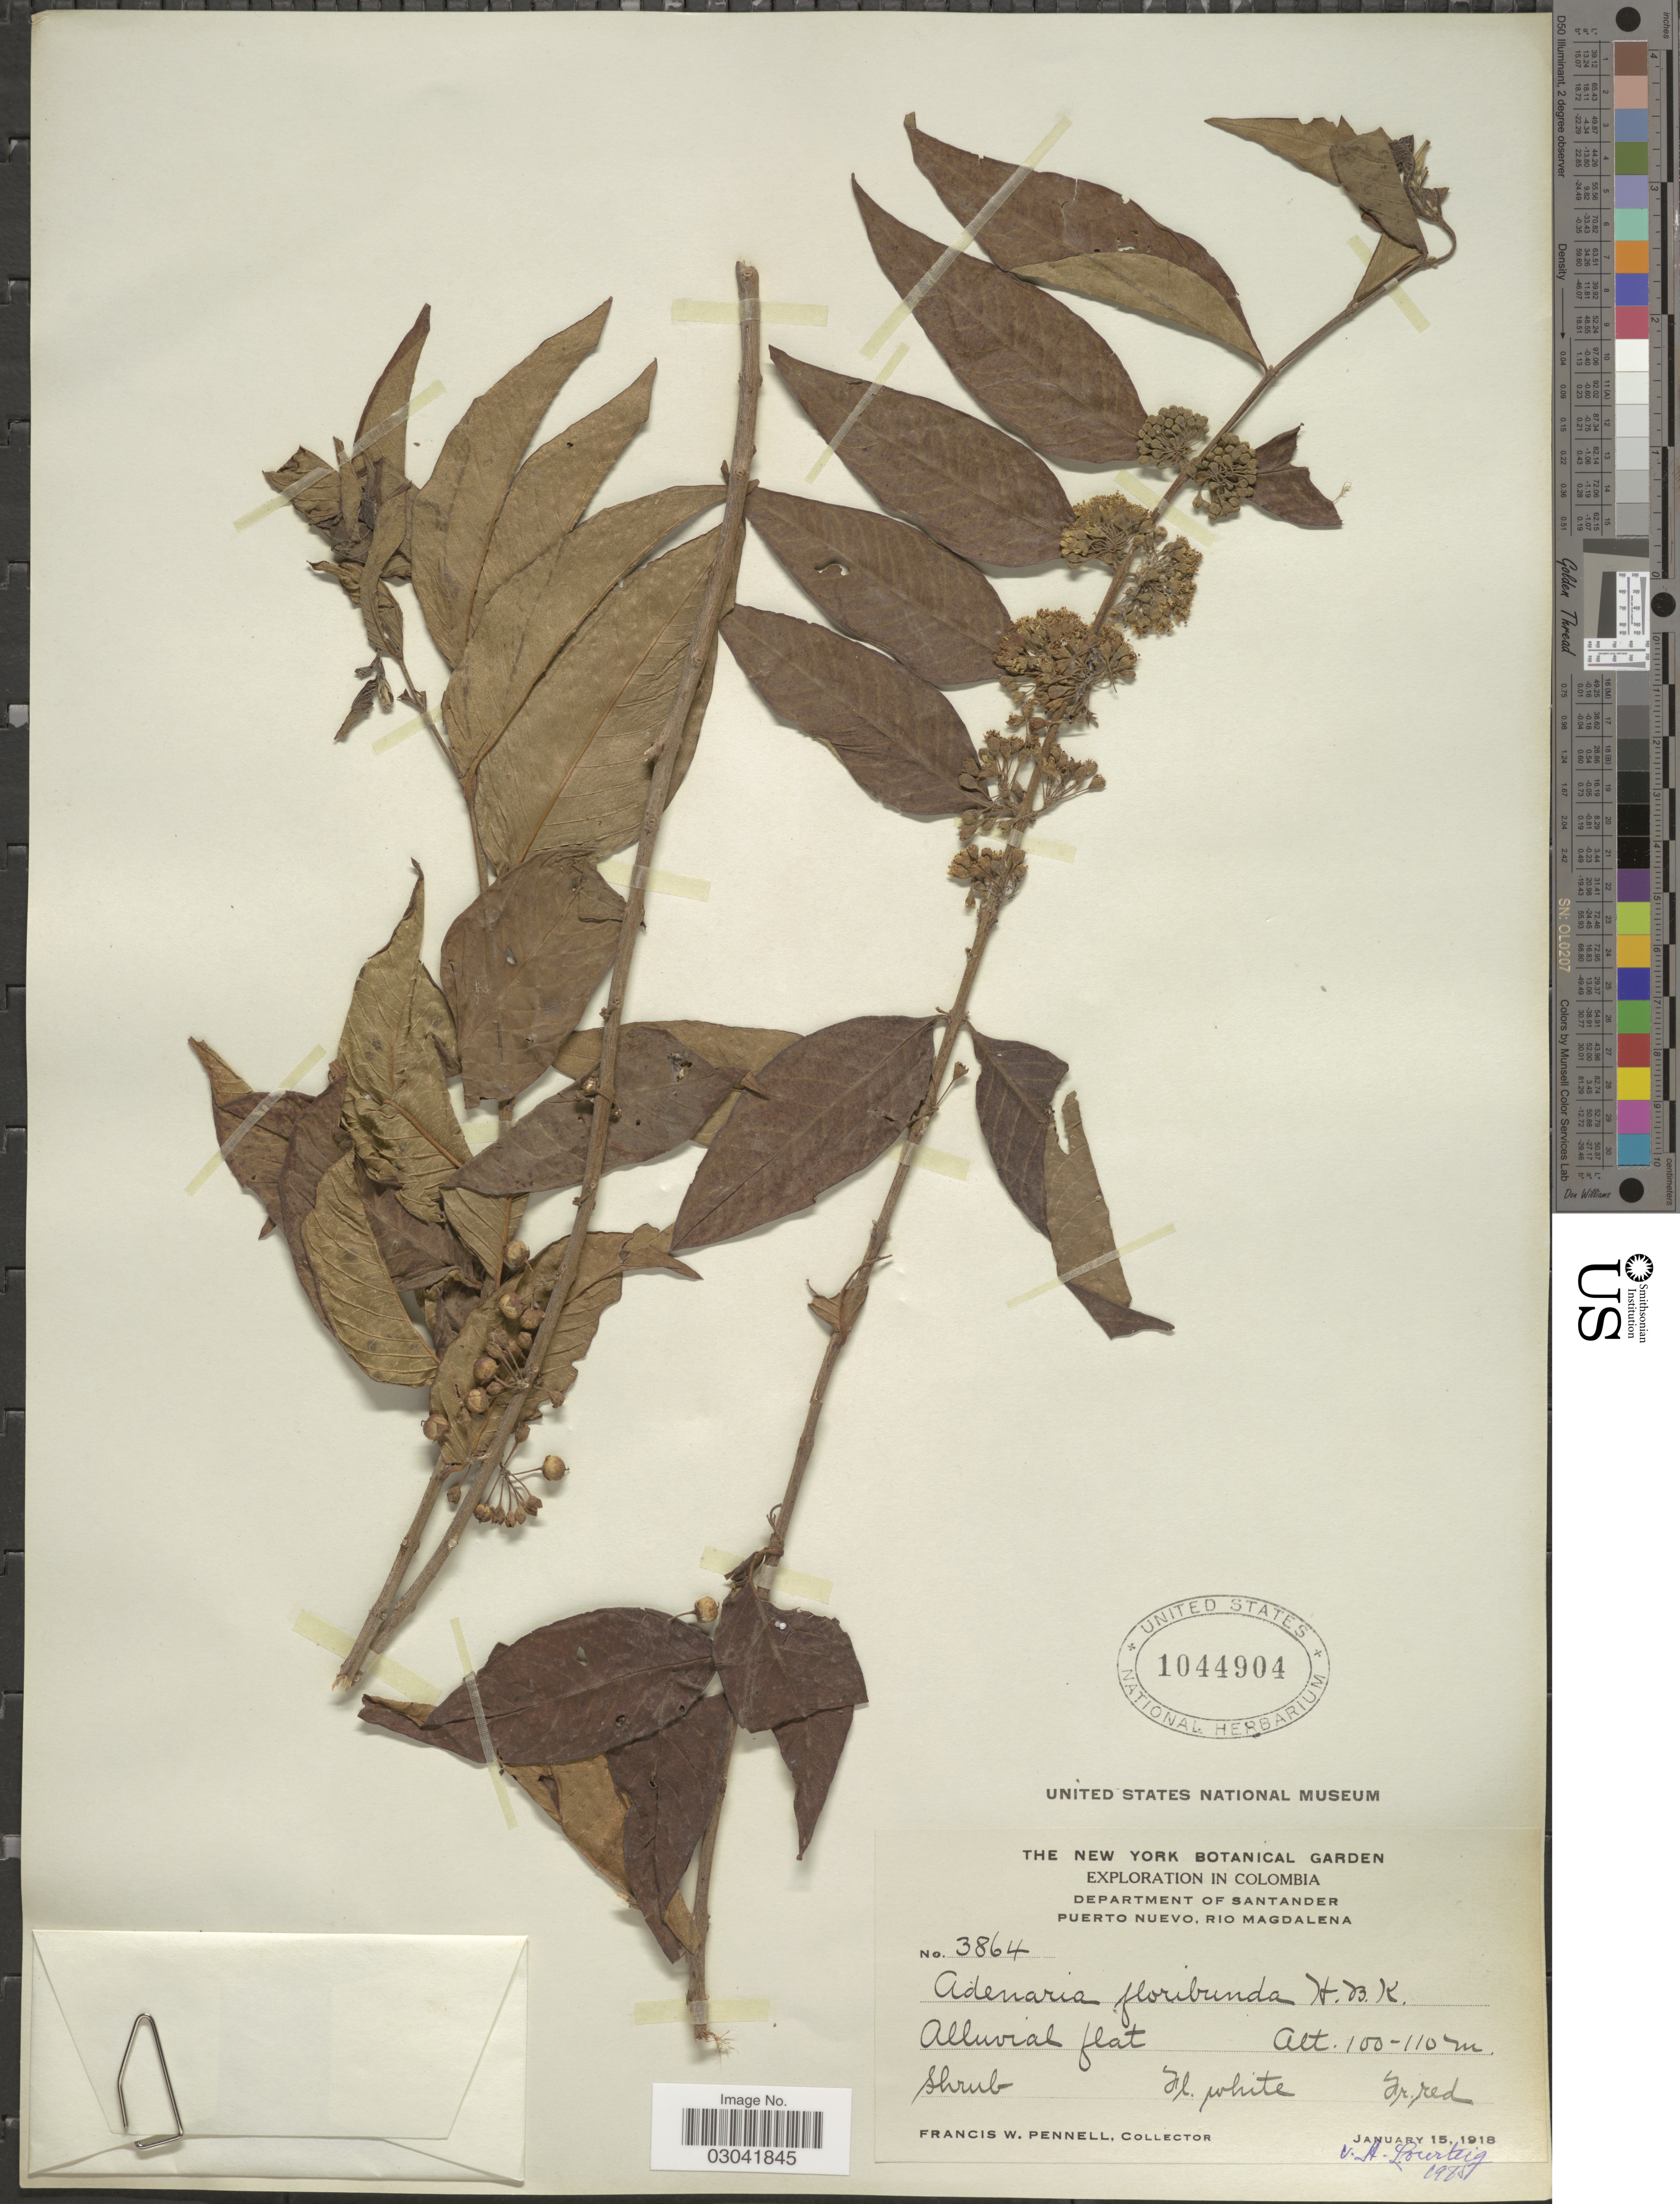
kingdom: Plantae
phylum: Tracheophyta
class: Magnoliopsida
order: Myrtales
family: Lythraceae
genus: Adenaria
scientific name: Adenaria floribunda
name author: Kunth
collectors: F. W. Pennell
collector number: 3864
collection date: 1918-01-15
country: Colombia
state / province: Santander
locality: Department of Santander. Puerto Nuevo, Rio Magdalena.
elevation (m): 100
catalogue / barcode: US 1044904